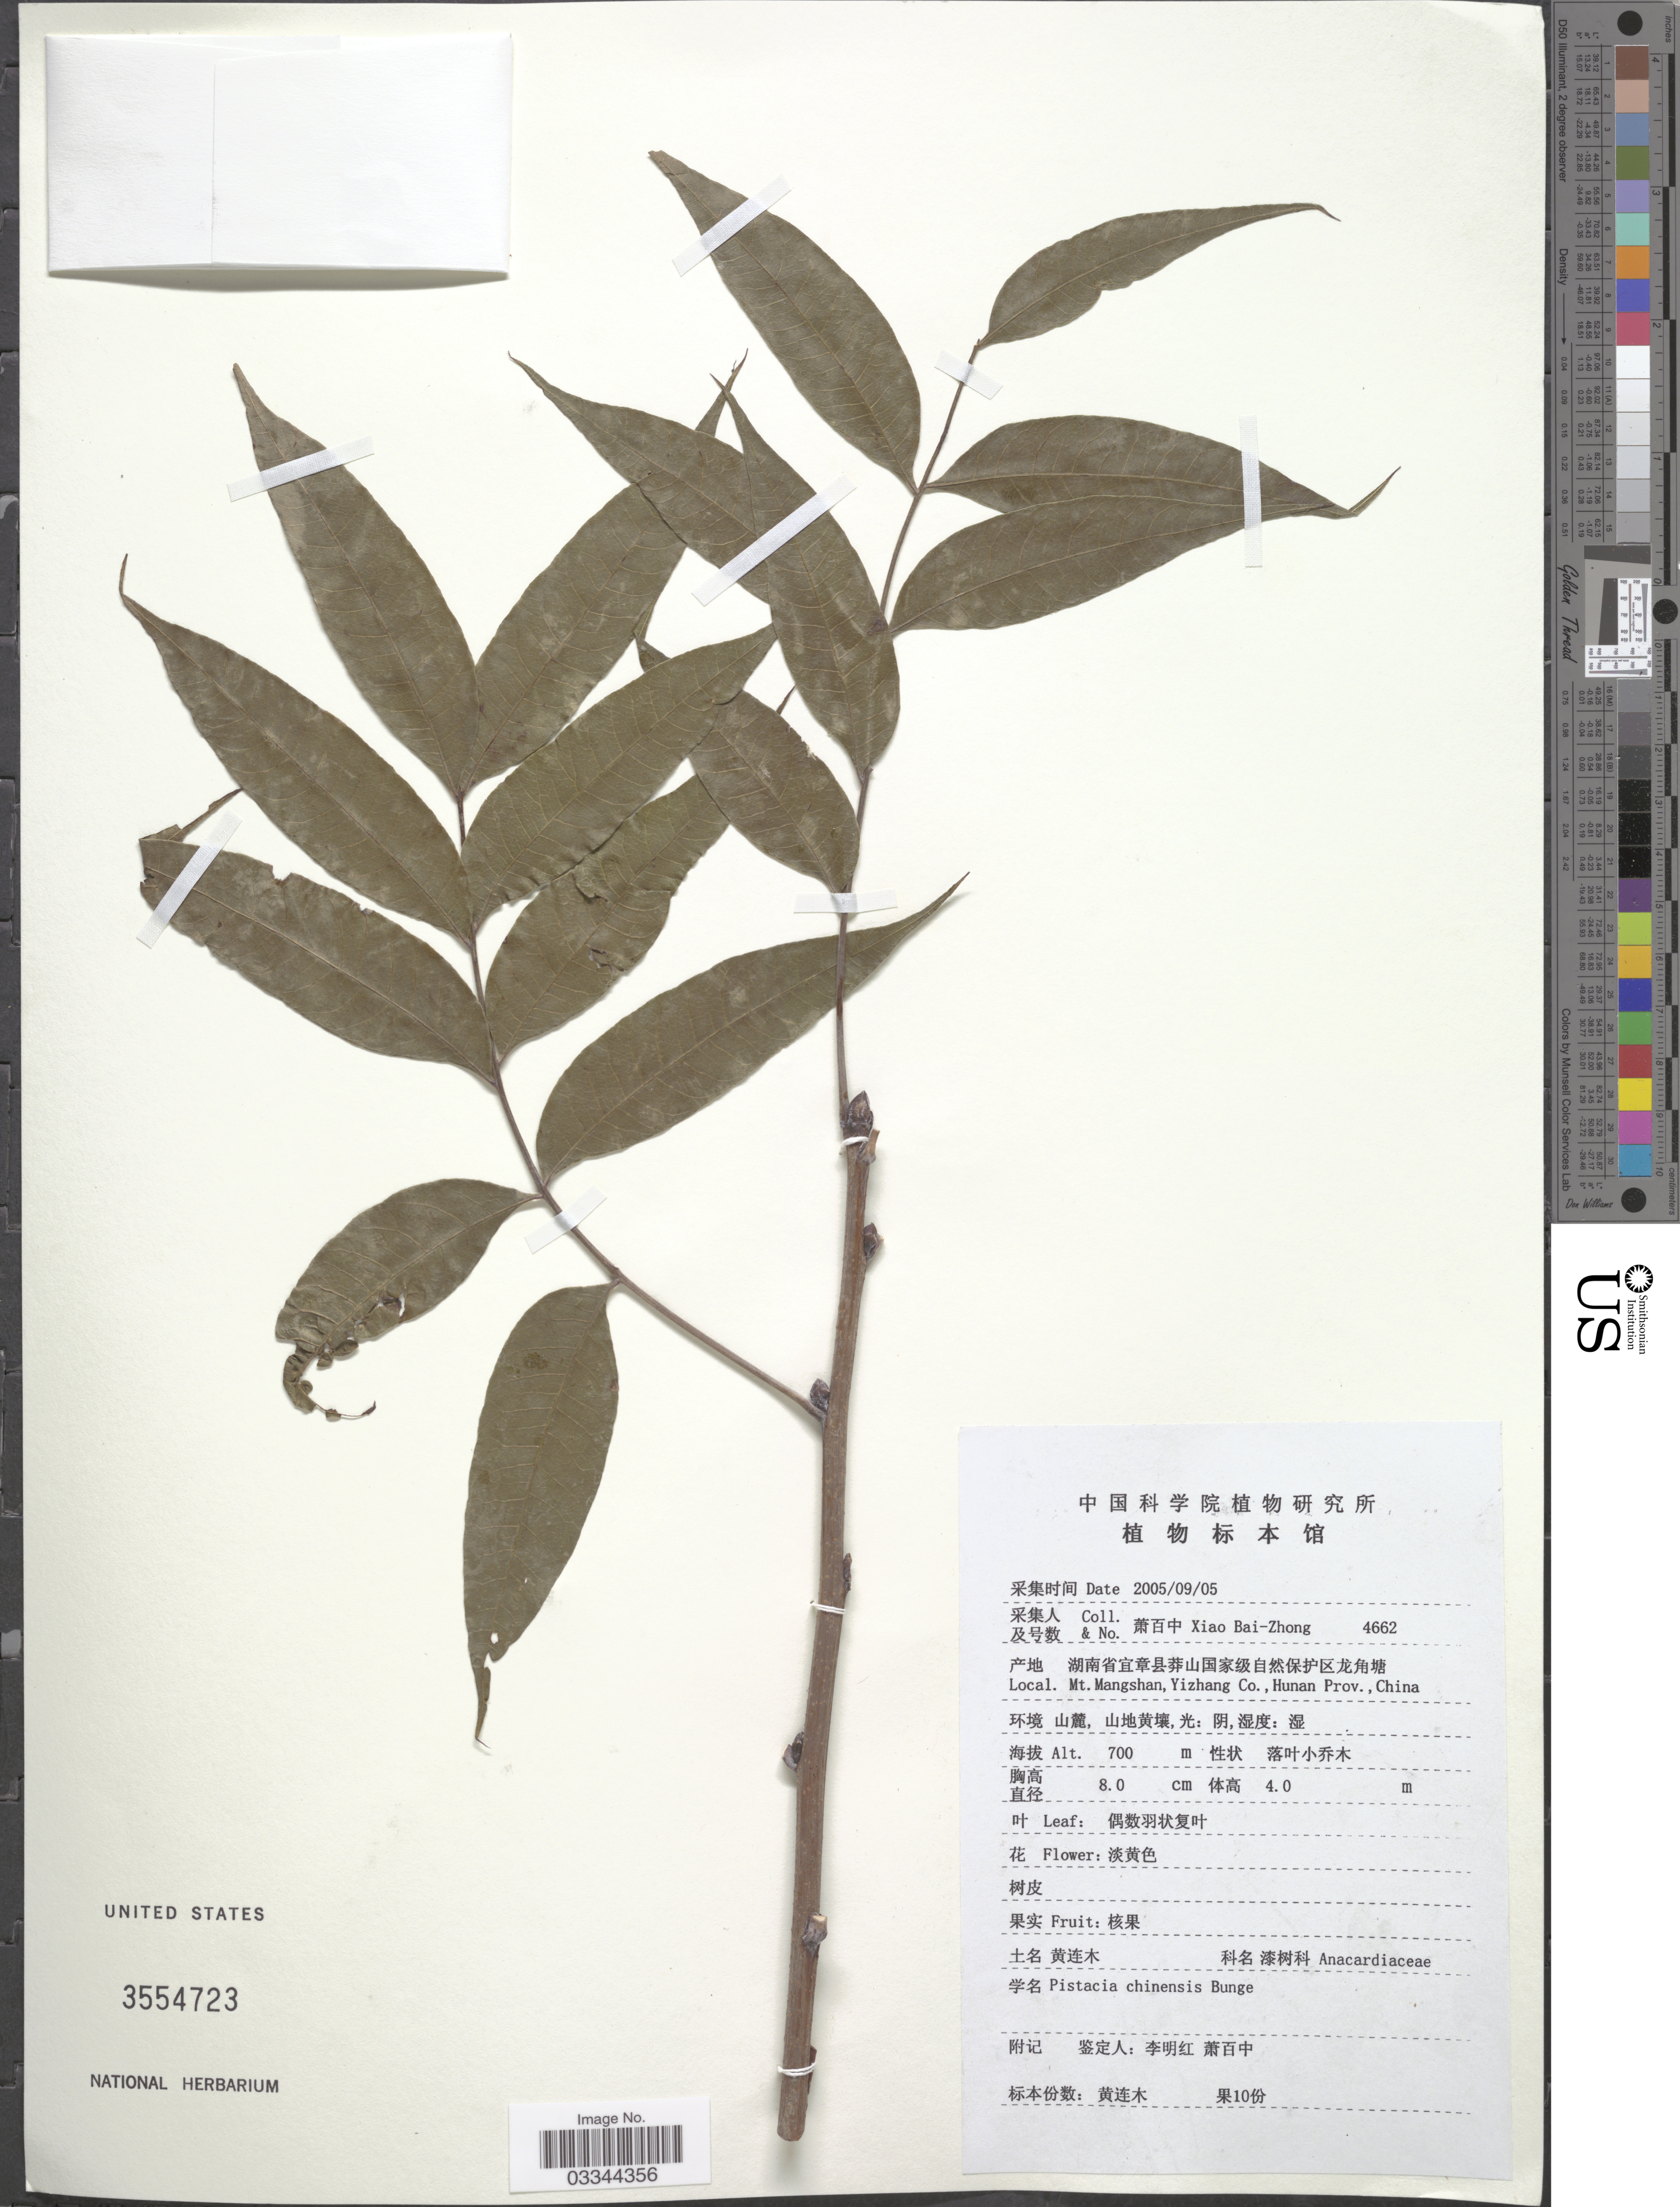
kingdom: Plantae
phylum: Tracheophyta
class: Magnoliopsida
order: Sapindales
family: Anacardiaceae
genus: Pistacia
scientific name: Pistacia chinensis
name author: Bunge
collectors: B. Z. Xiao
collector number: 4662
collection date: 2005-09-05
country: China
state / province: Hunan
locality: Mt. Mangshan, Yizhang Co.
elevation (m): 700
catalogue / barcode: US 3554723